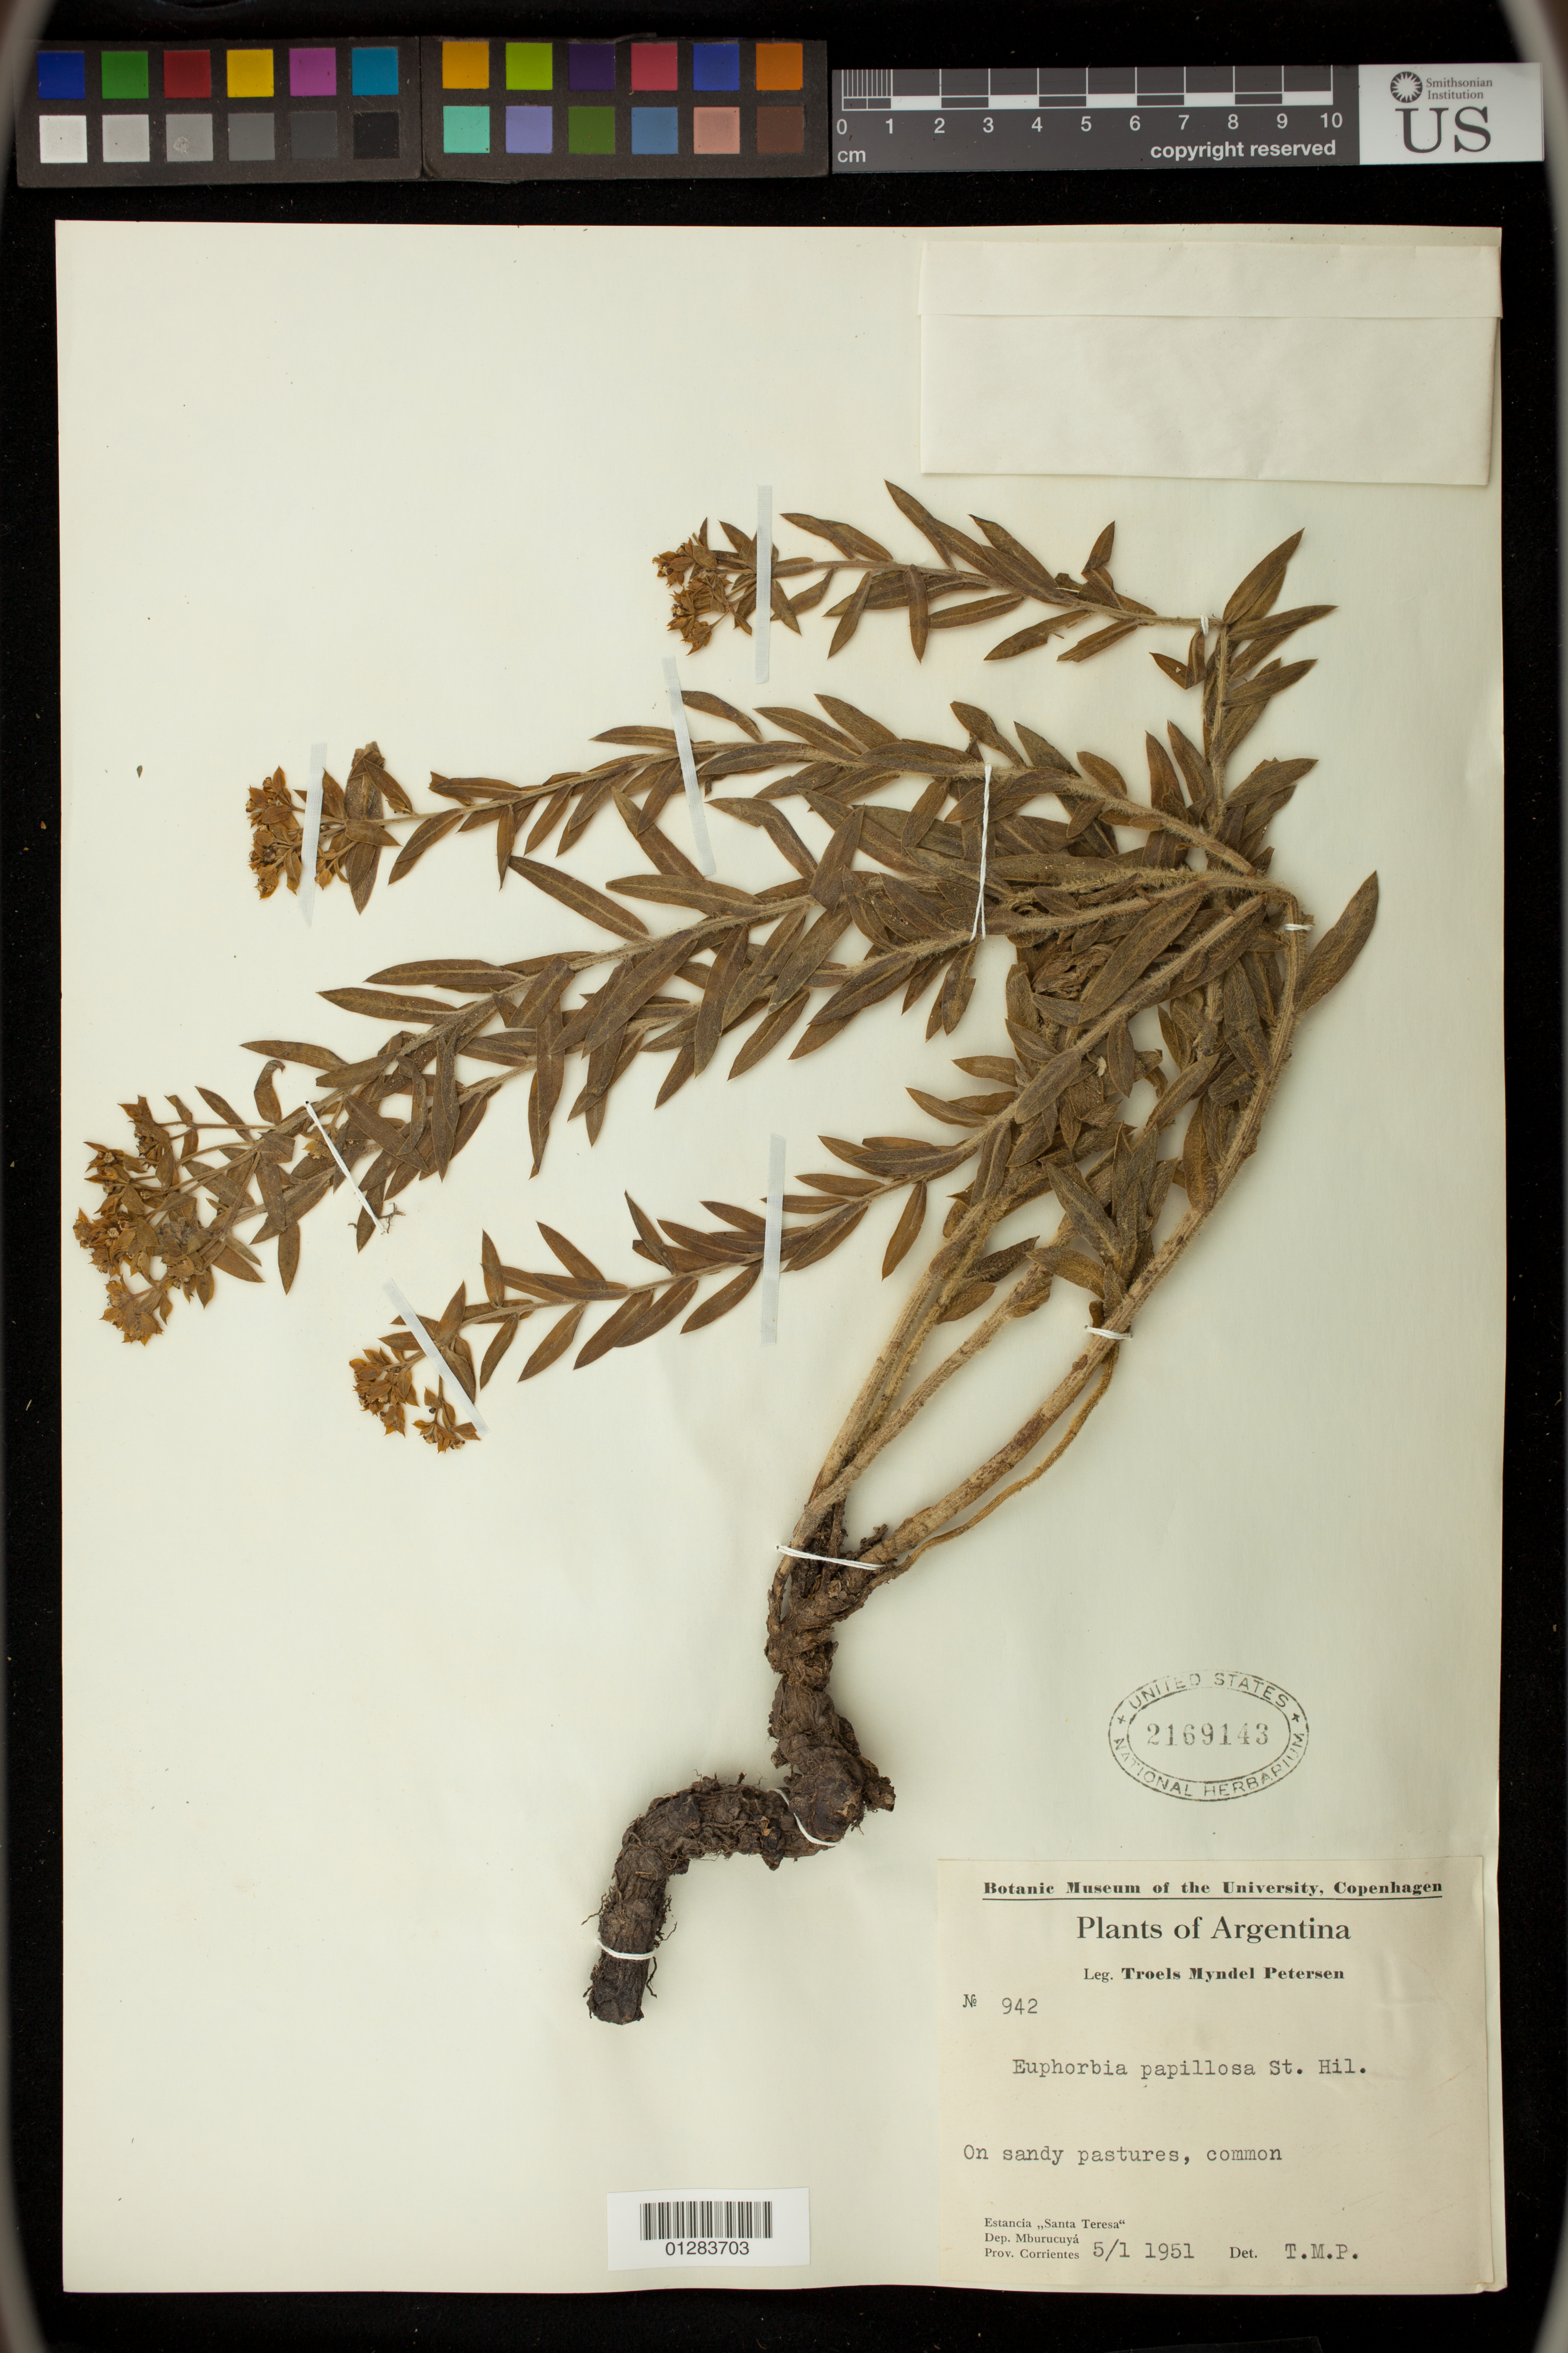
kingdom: Plantae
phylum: Tracheophyta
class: Magnoliopsida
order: Malpighiales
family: Euphorbiaceae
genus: Euphorbia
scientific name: Euphorbia papillosa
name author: A. St.-Hil.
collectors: T. M. Pedersen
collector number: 942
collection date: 1951-01-05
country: Argentina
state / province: Corrientes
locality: Estancia "Santa Teresa"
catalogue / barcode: US 2169143